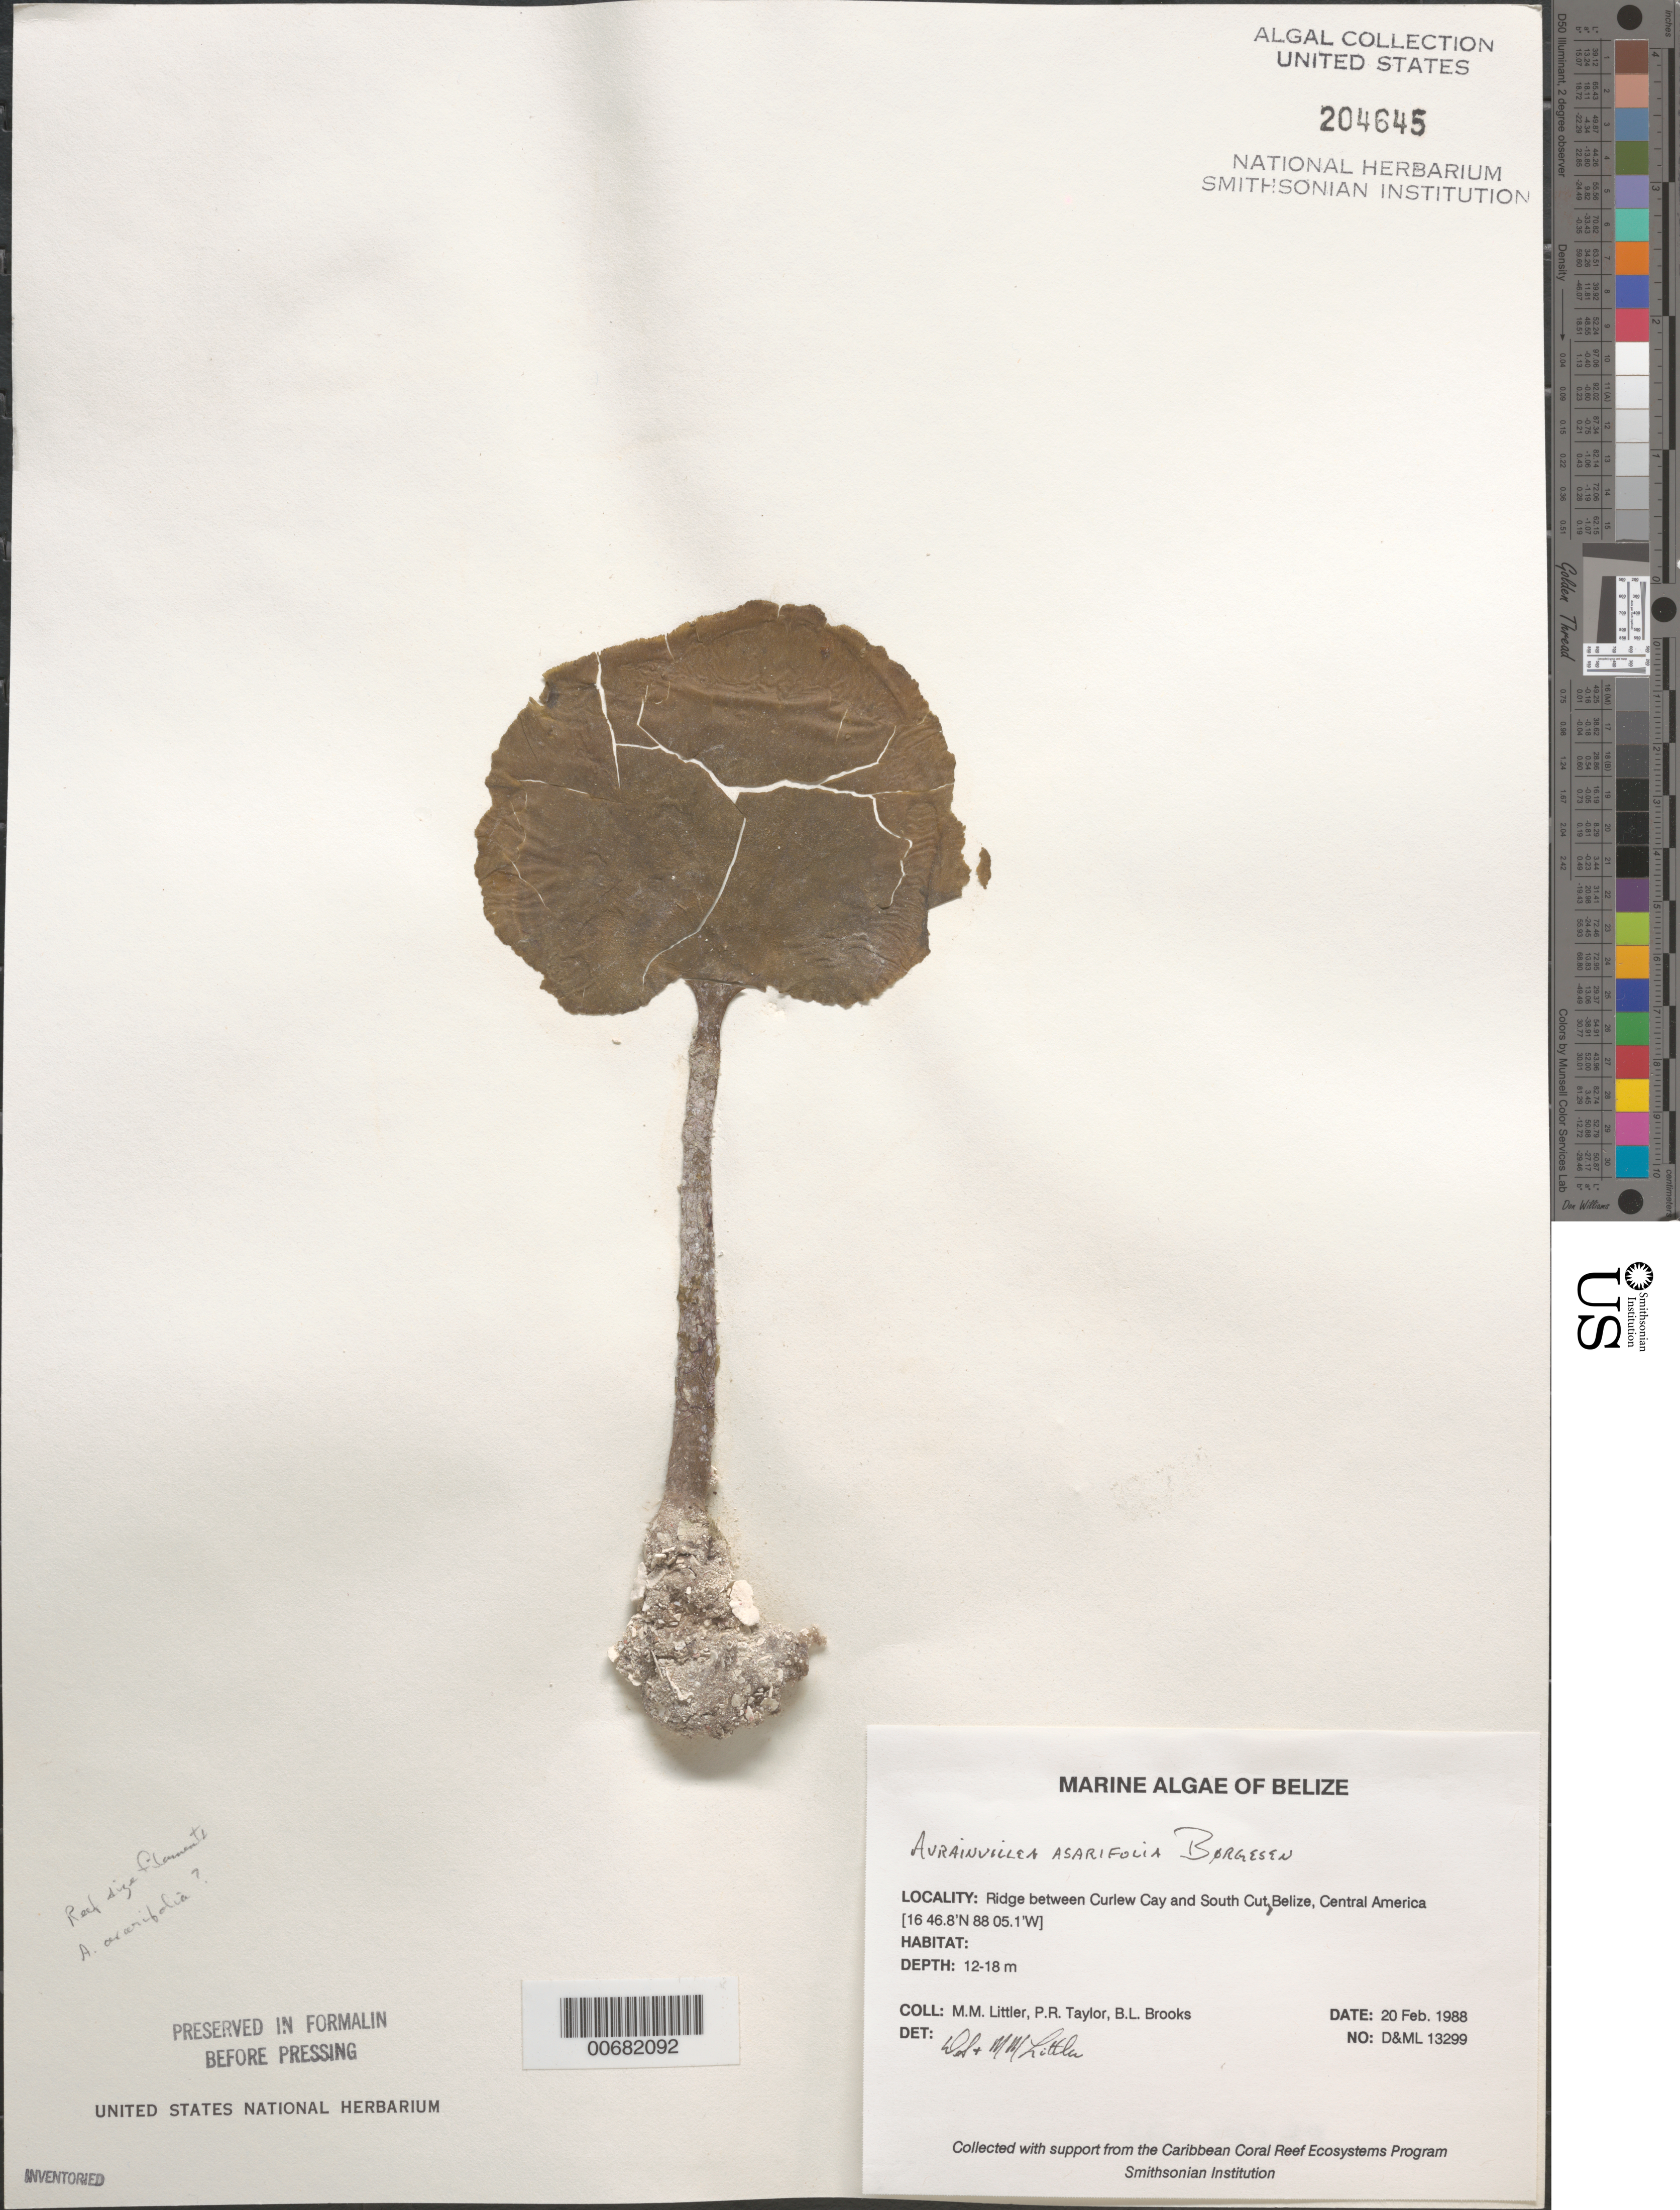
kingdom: Plantae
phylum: Chlorophyta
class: Ulvophyceae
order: Bryopsidales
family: Dichotomosiphonaceae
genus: Avrainvillea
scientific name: Avrainvillea asarifolia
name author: Børgesen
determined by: Littler, D. S.; Littler, M. M.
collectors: M. M. Littler, P. R. Taylor & B. Brooks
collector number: D&ML 13299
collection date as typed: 20 Feb 1988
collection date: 1988-02-20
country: Belize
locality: Ridge between Curlew Cay and South Cut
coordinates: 16 46.8' N, 88 05.1' W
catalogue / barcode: US 204645